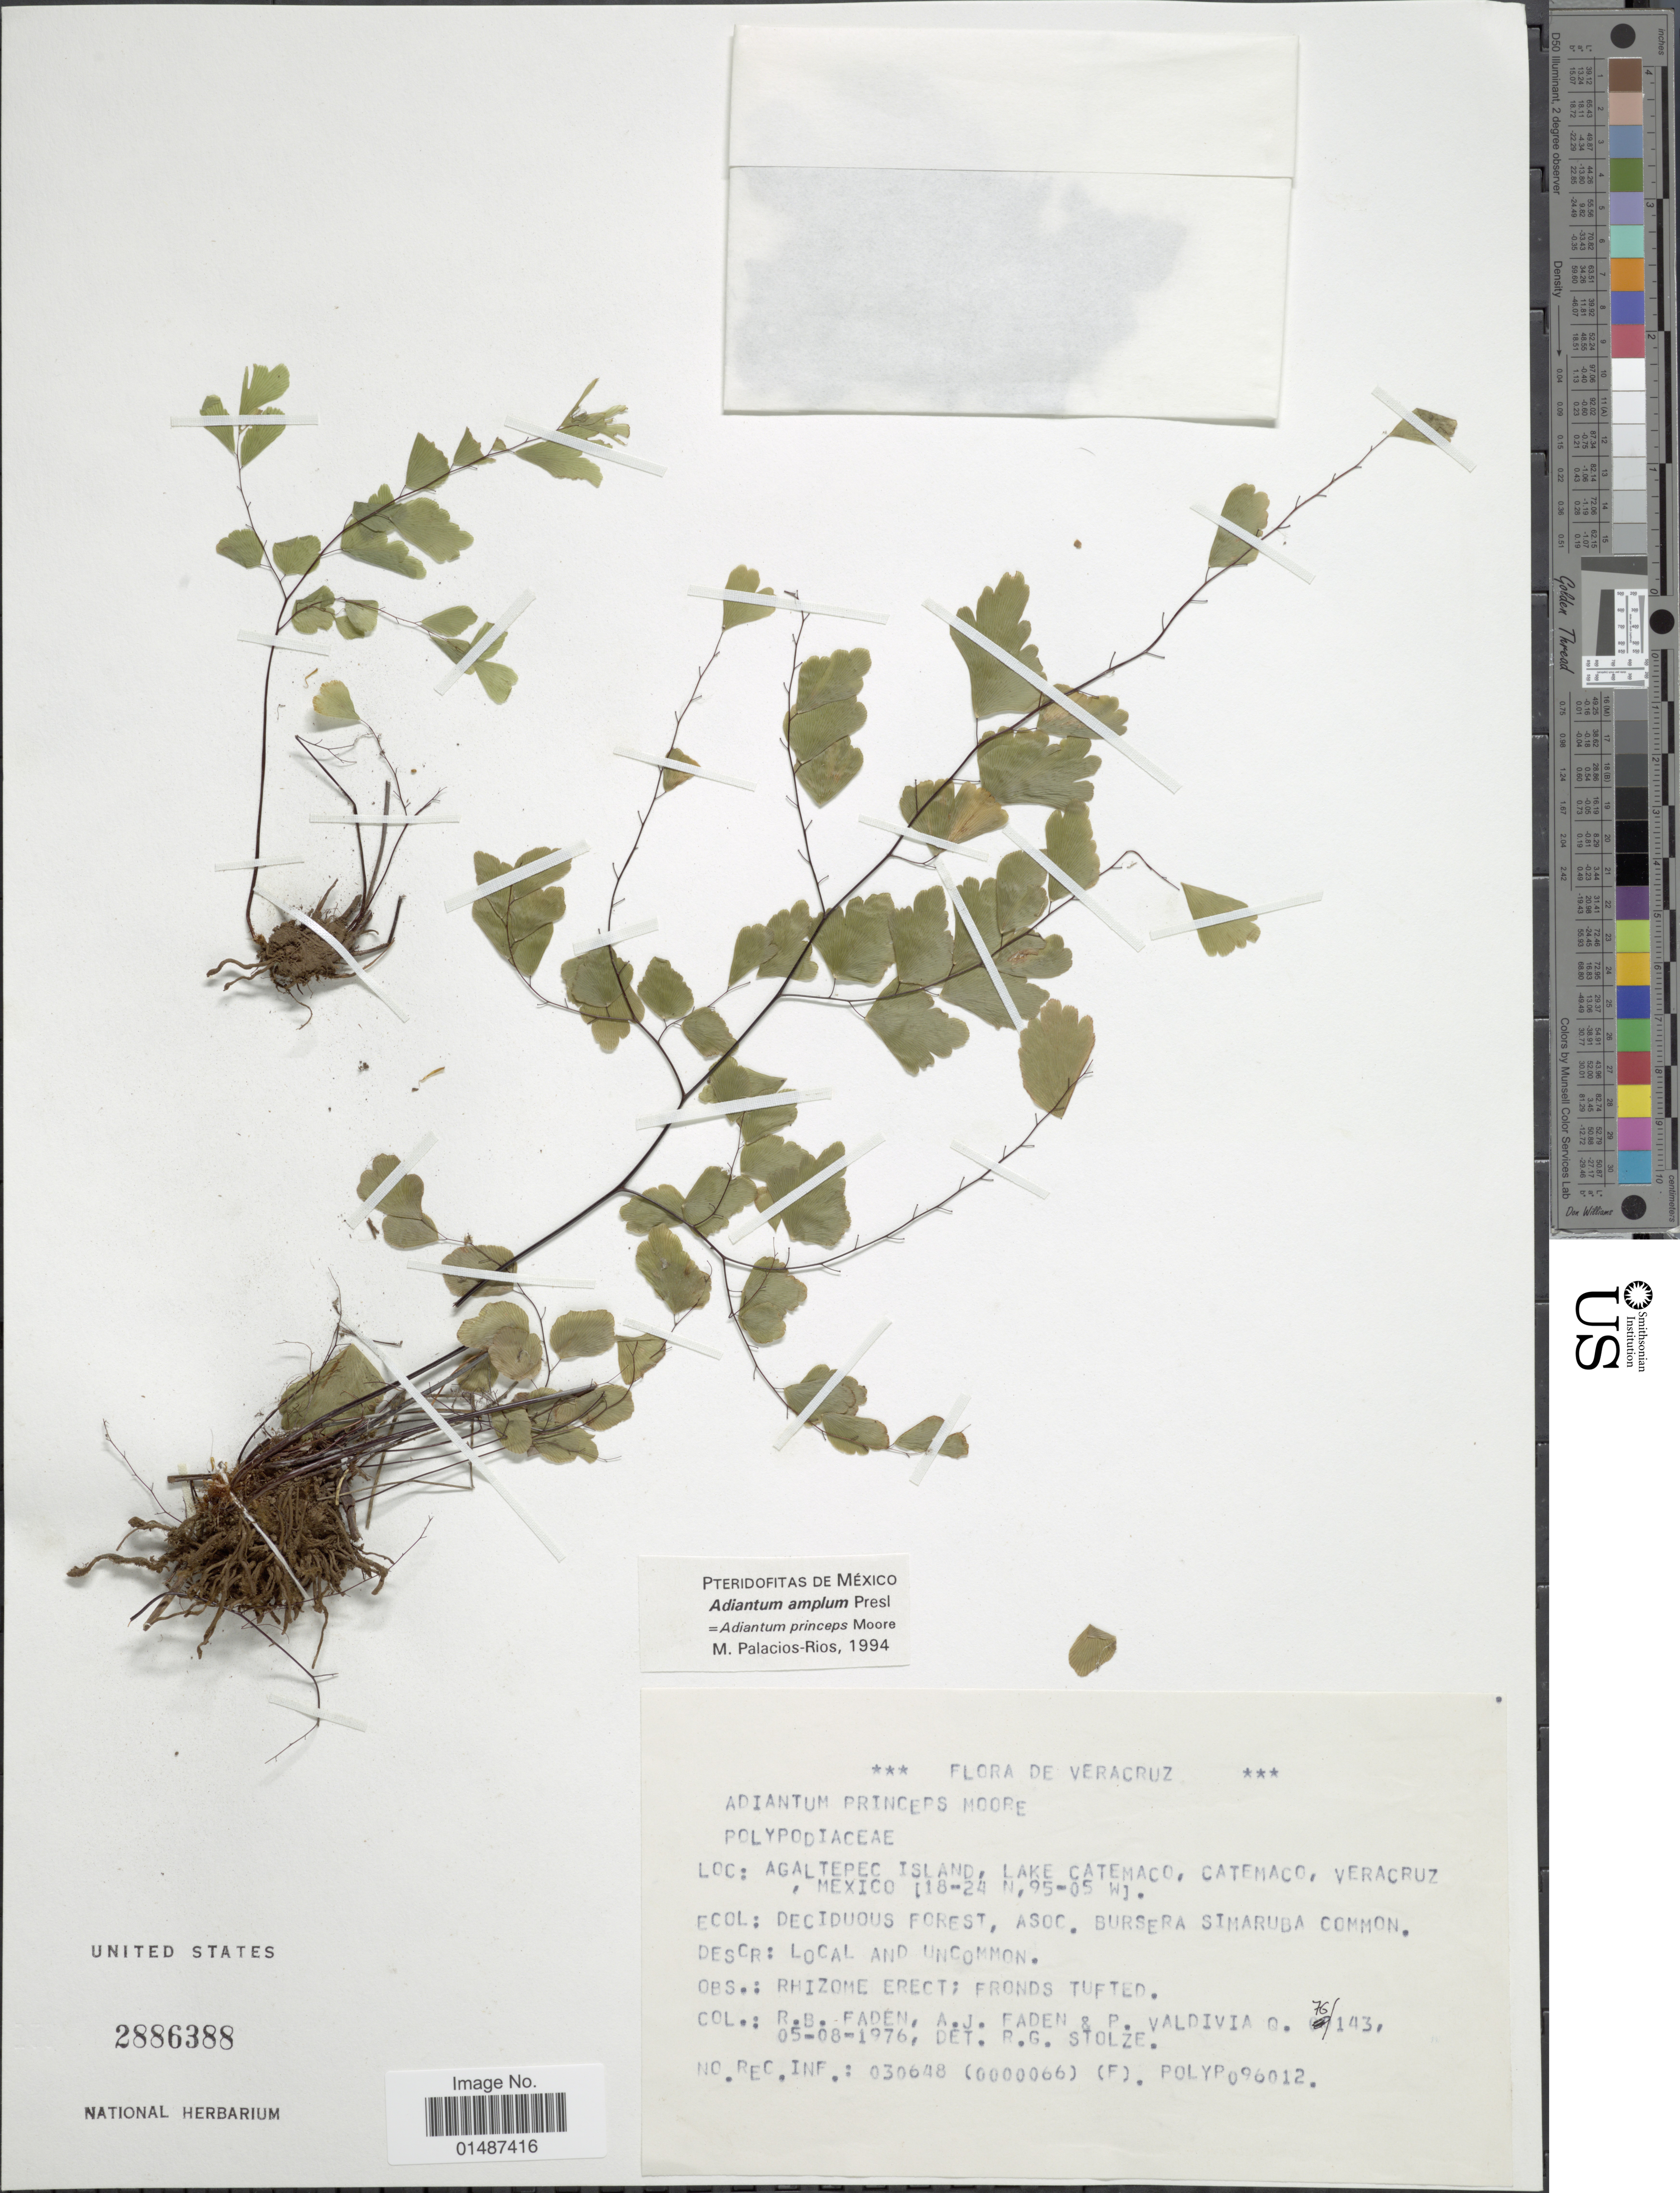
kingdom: Plantae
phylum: Tracheophyta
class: Polypodiopsida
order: Polypodiales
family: Pteridaceae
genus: Adiantum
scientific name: Adiantum amplum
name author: C. Presl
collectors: R. B. Faden, A. J. Faden & P. E. Valdivia Q.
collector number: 76/143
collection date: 1976-08-05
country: Mexico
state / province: Veracruz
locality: Agaltepec Island, Lake Catemaco, Catemaco, Veracruz.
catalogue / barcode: US 2886388